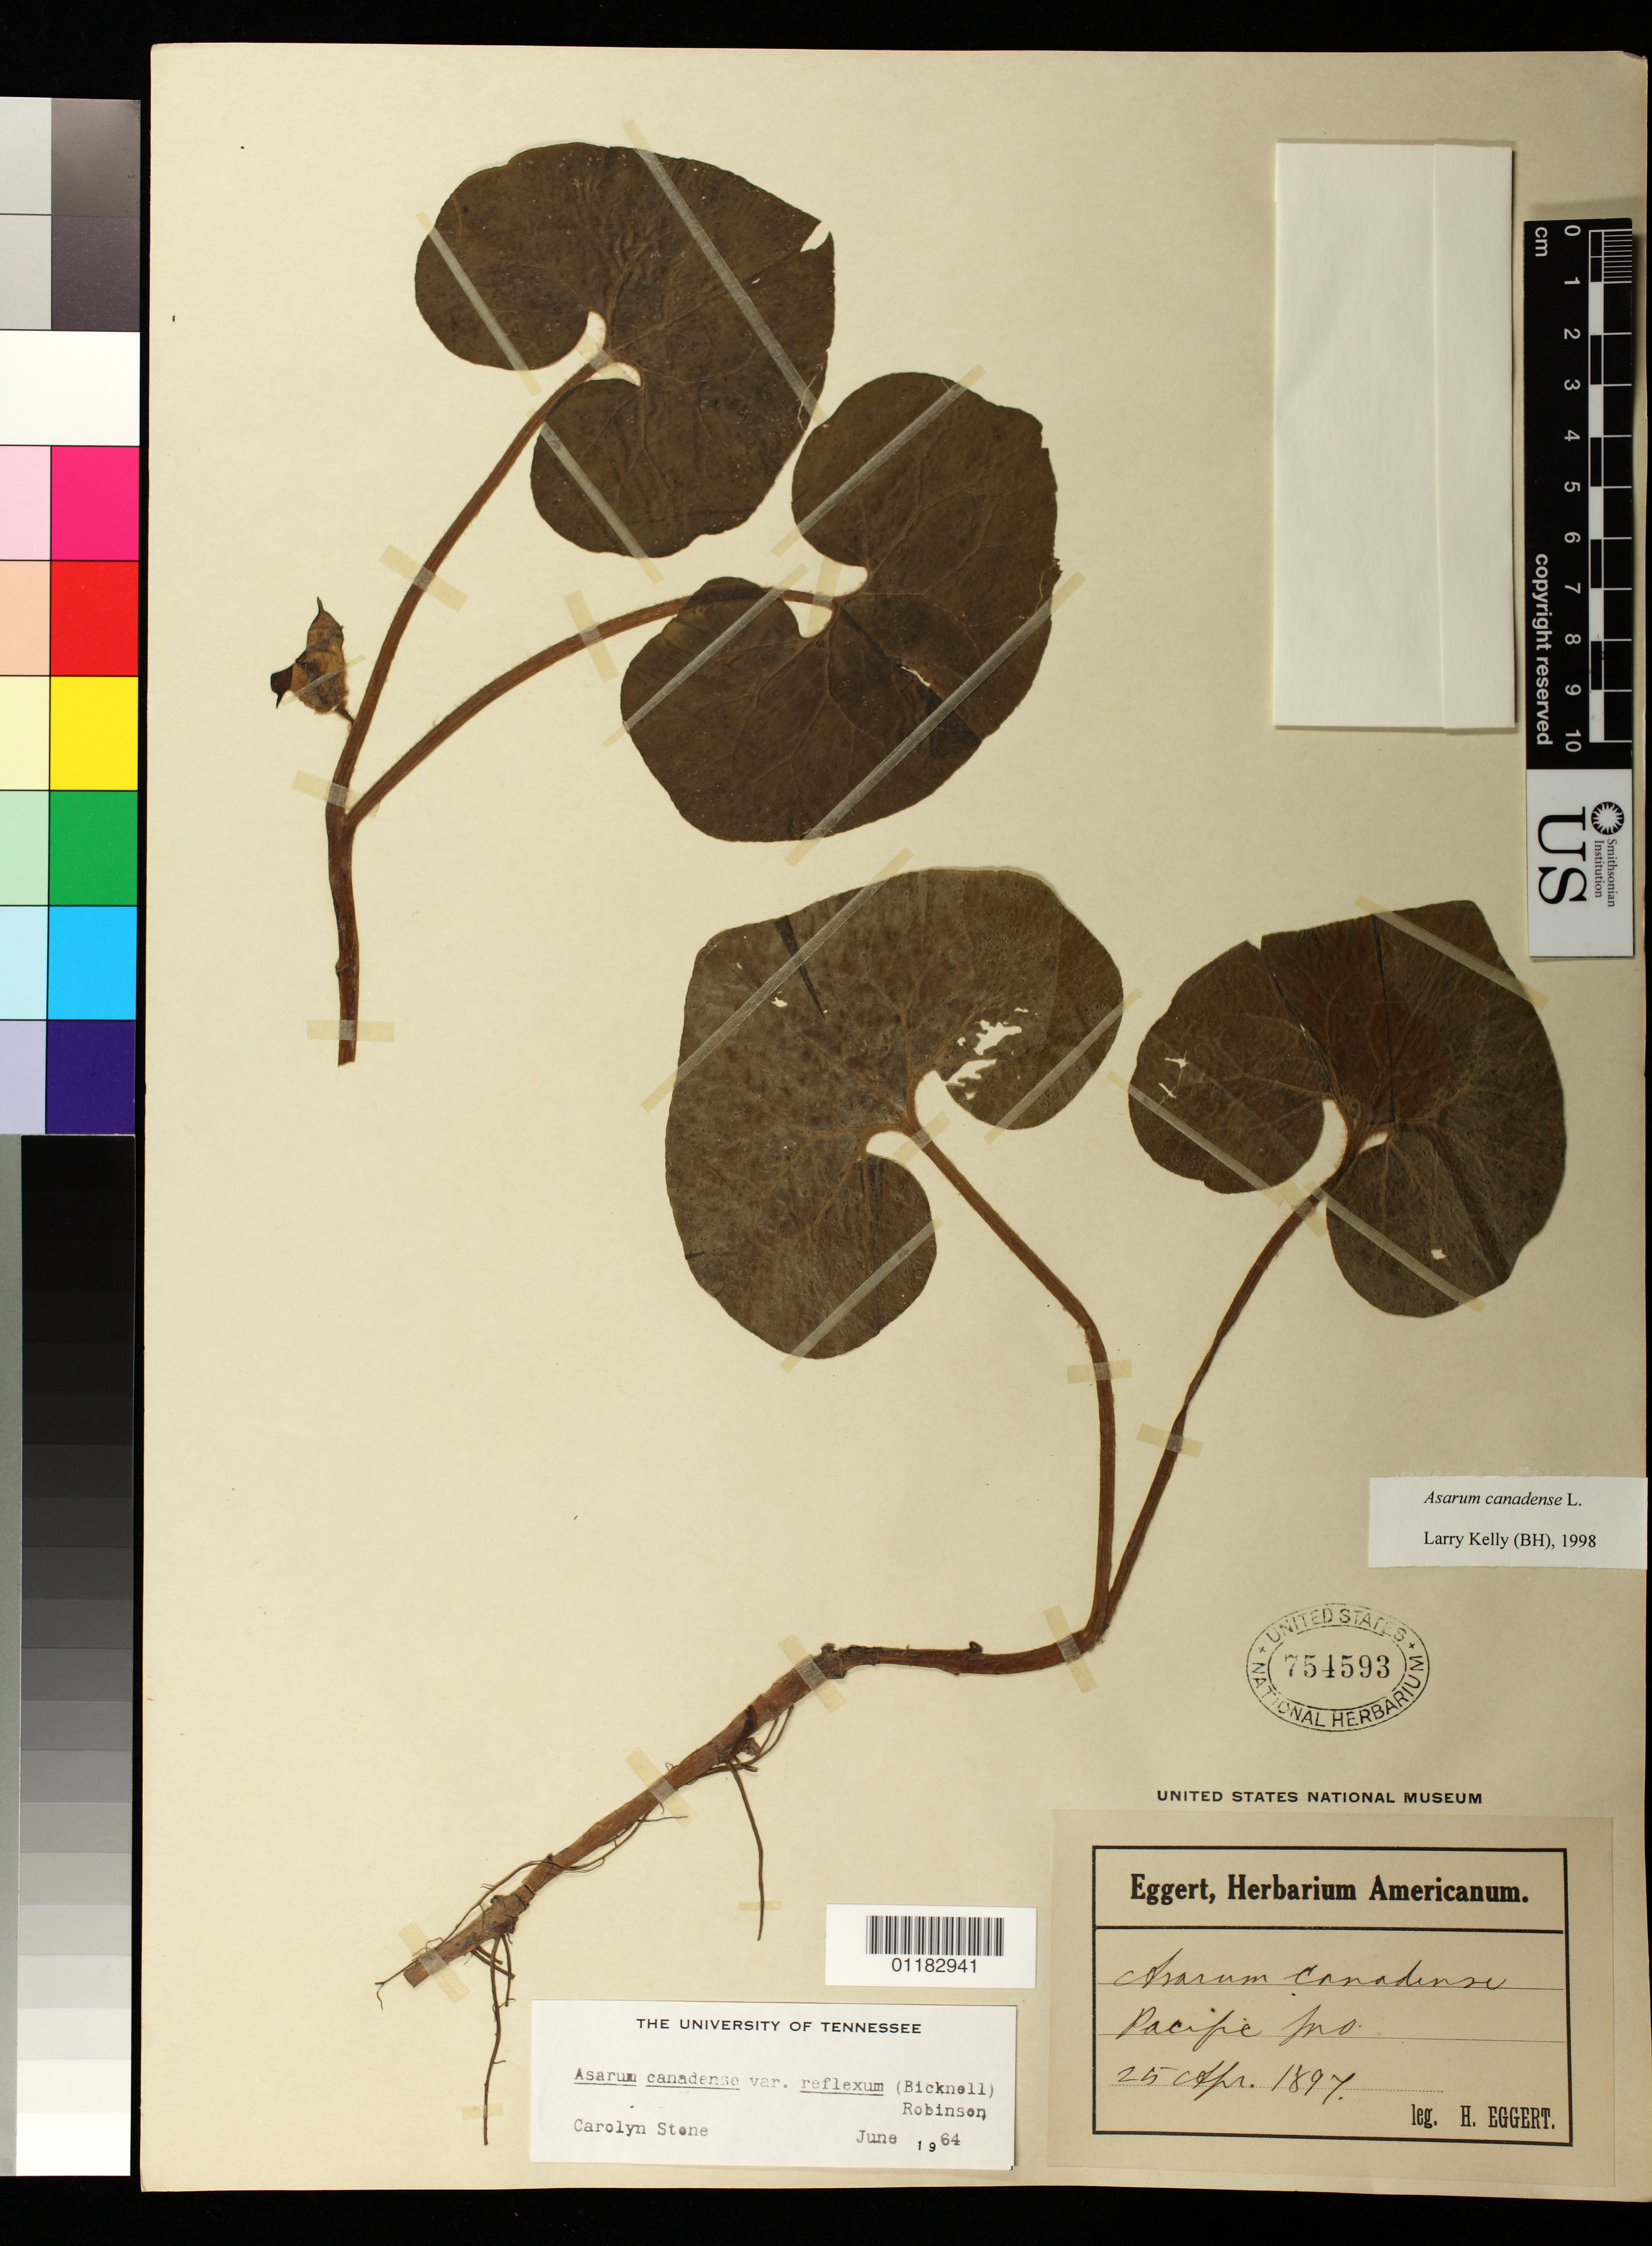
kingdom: Plantae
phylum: Tracheophyta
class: Magnoliopsida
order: Piperales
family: Aristolochiaceae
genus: Asarum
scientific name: Asarum canadense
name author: L.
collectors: H. Eggert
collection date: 1897-04-25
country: United States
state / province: Missouri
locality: Pacific Mo.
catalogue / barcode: US 754593